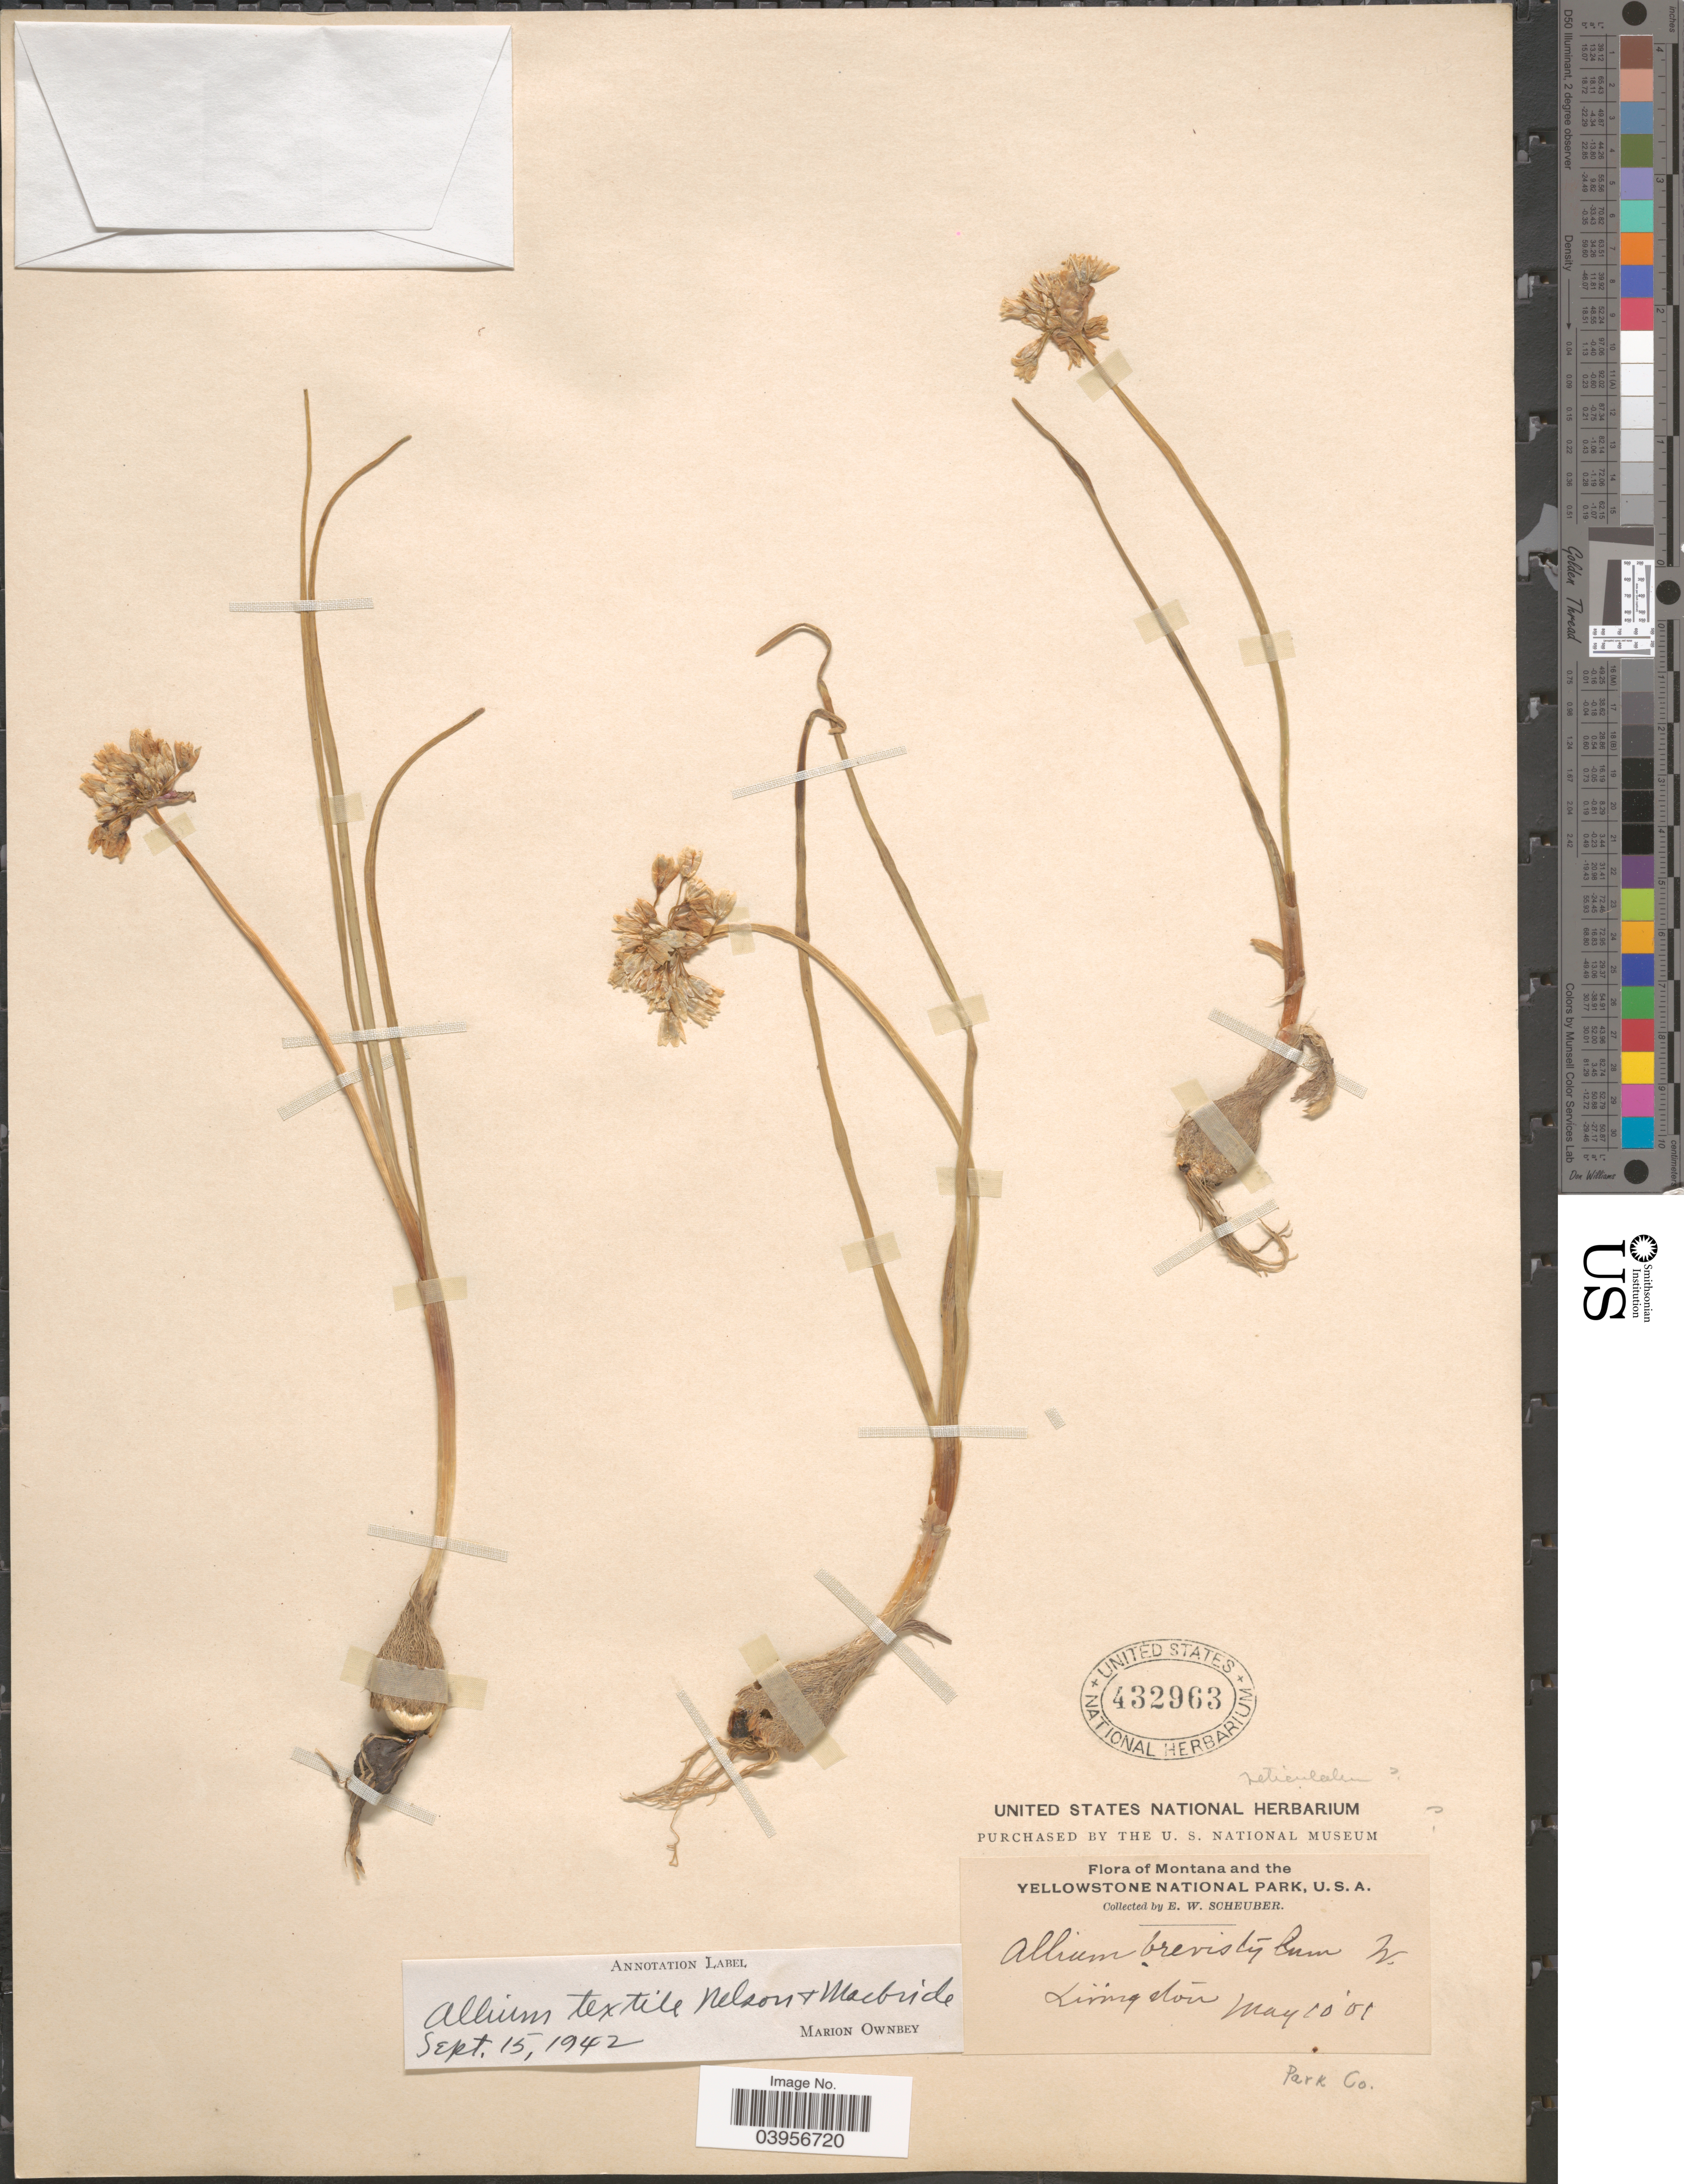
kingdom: Plantae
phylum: Tracheophyta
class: Liliopsida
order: Asparagales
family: Amaryllidaceae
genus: Allium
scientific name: Allium textile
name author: A. Nelson & J.F. Macbr.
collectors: E. Scheuber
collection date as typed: Transcribed d/m/y: 10/5/1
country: United States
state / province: Montana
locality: The Yellowstone National Park. Livingston. Park Co.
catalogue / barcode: US 432963